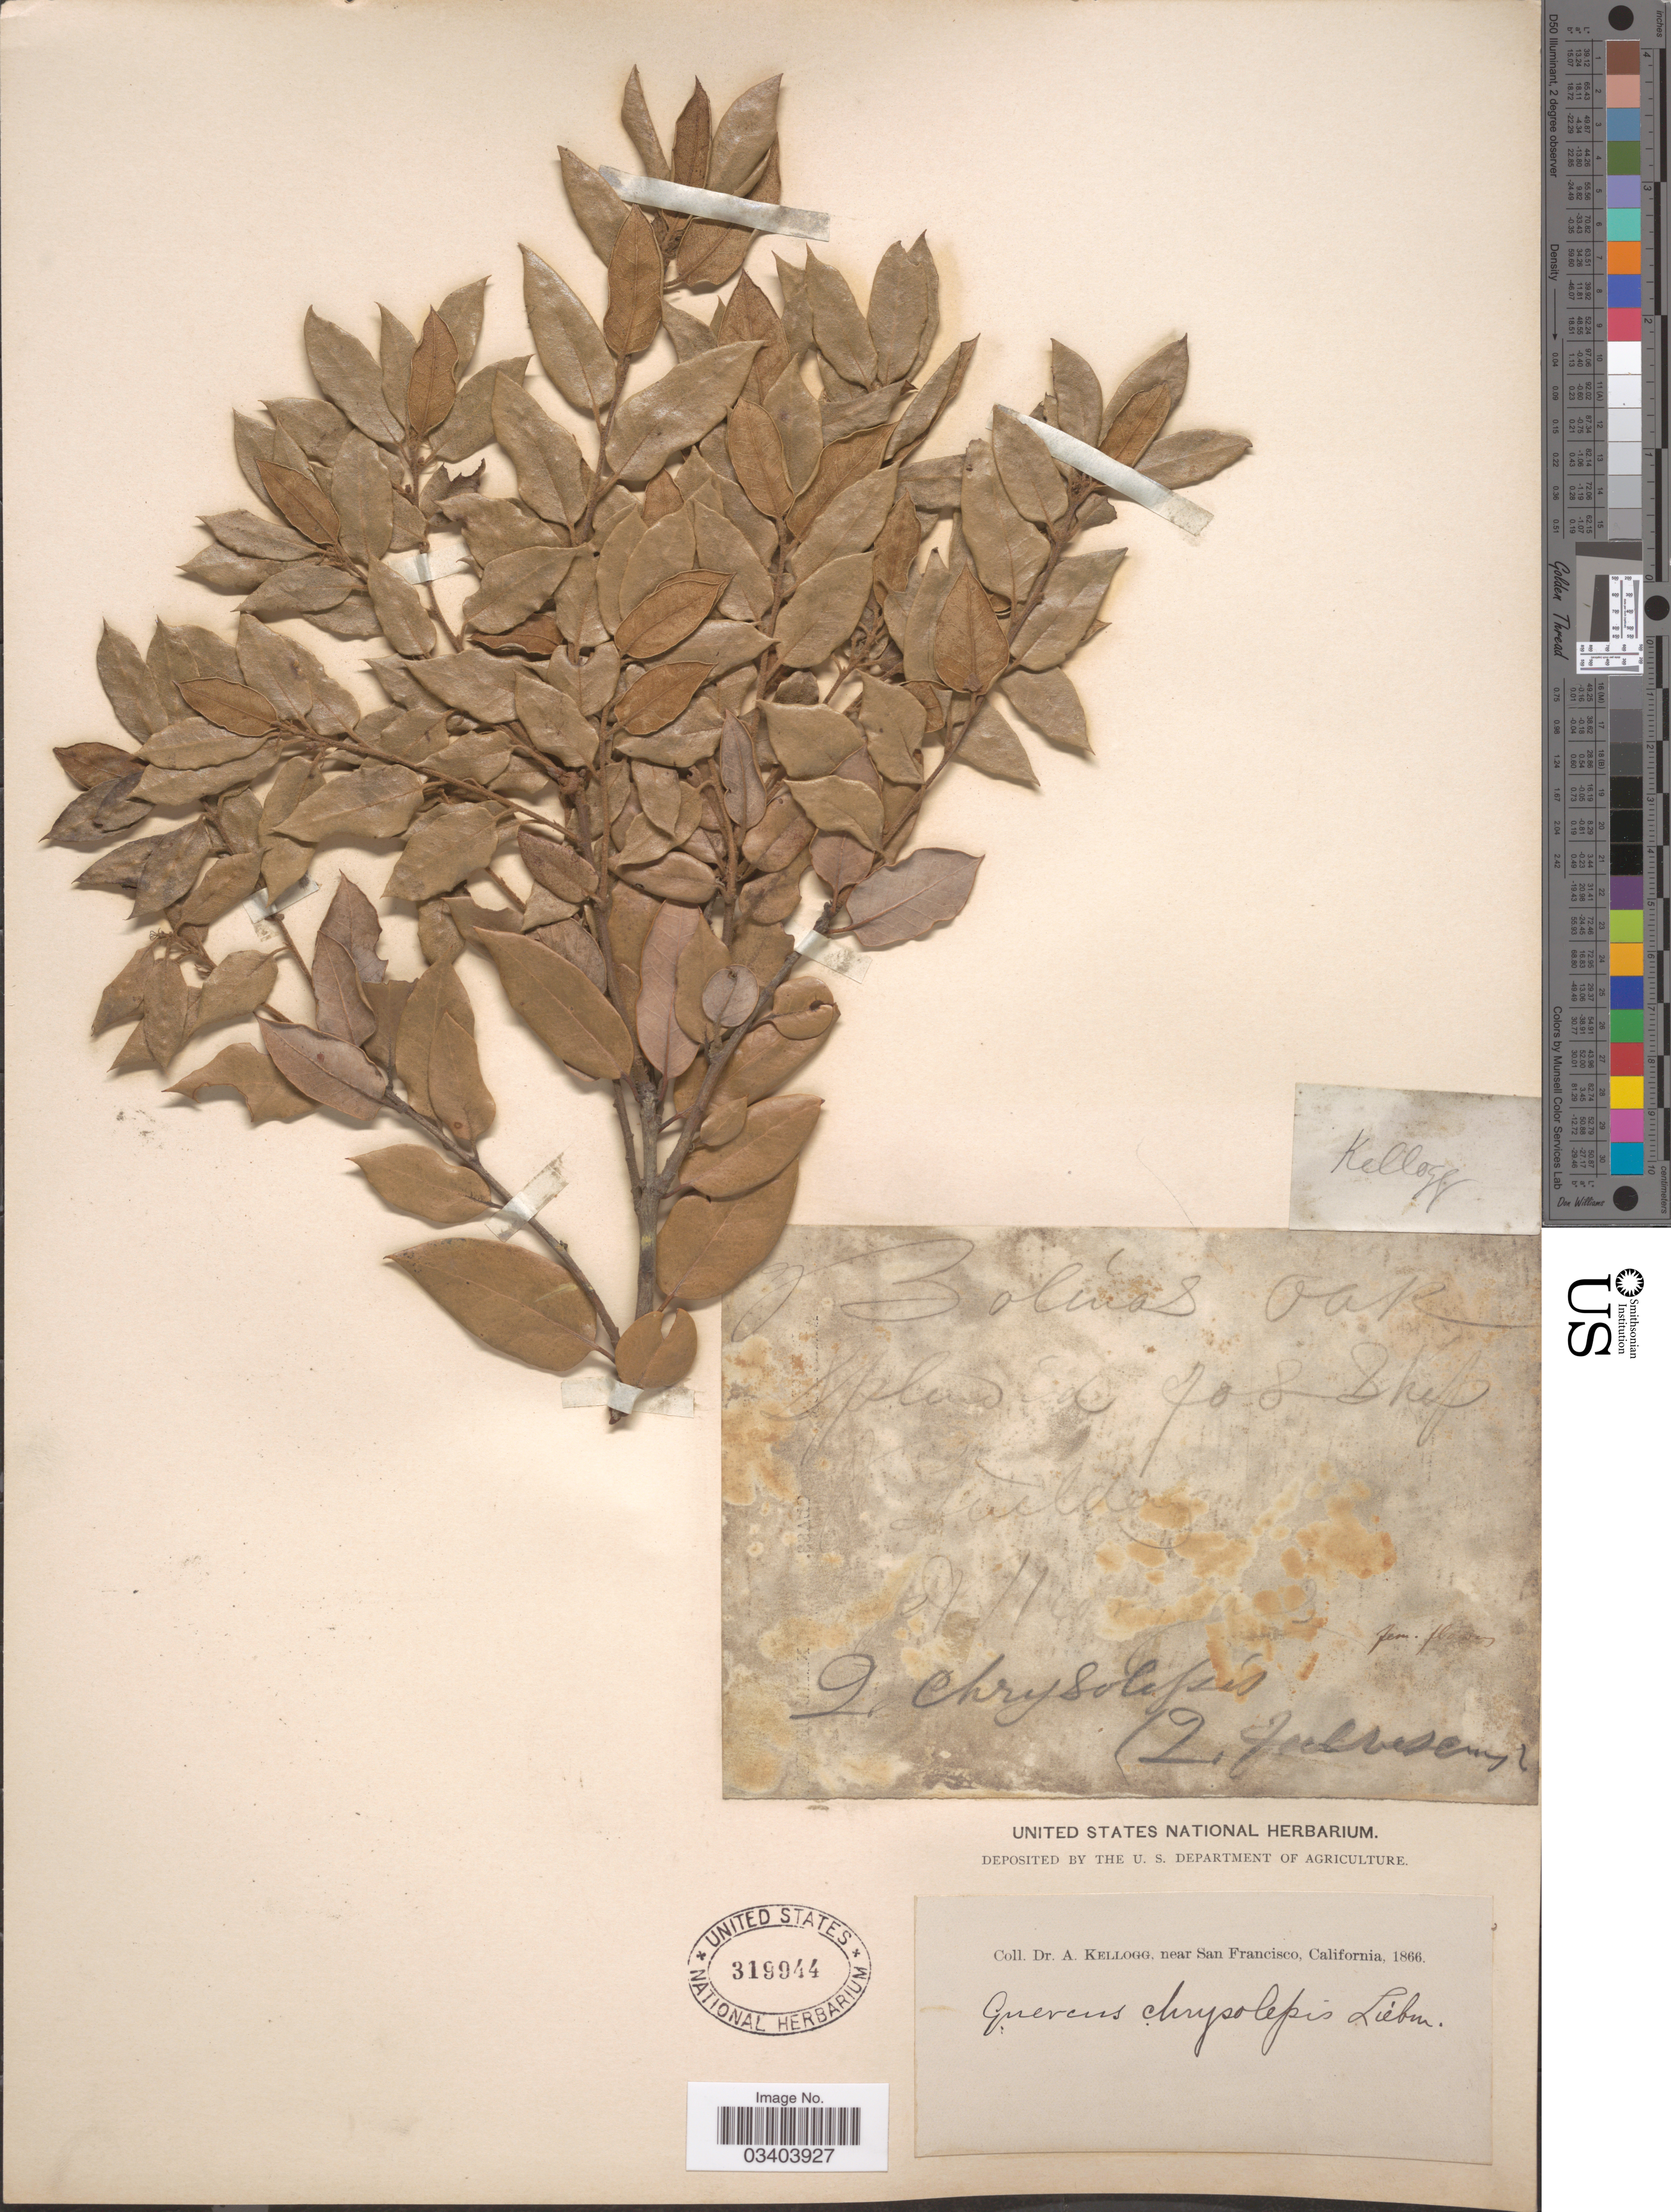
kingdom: Plantae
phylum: Tracheophyta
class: Magnoliopsida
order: Fagales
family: Fagaceae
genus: Quercus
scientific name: Quercus chrysolepis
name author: Liebm.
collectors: A. Kellogg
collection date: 1866-11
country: United States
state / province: California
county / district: San Francisco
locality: Near San Francisco.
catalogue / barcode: US 319944